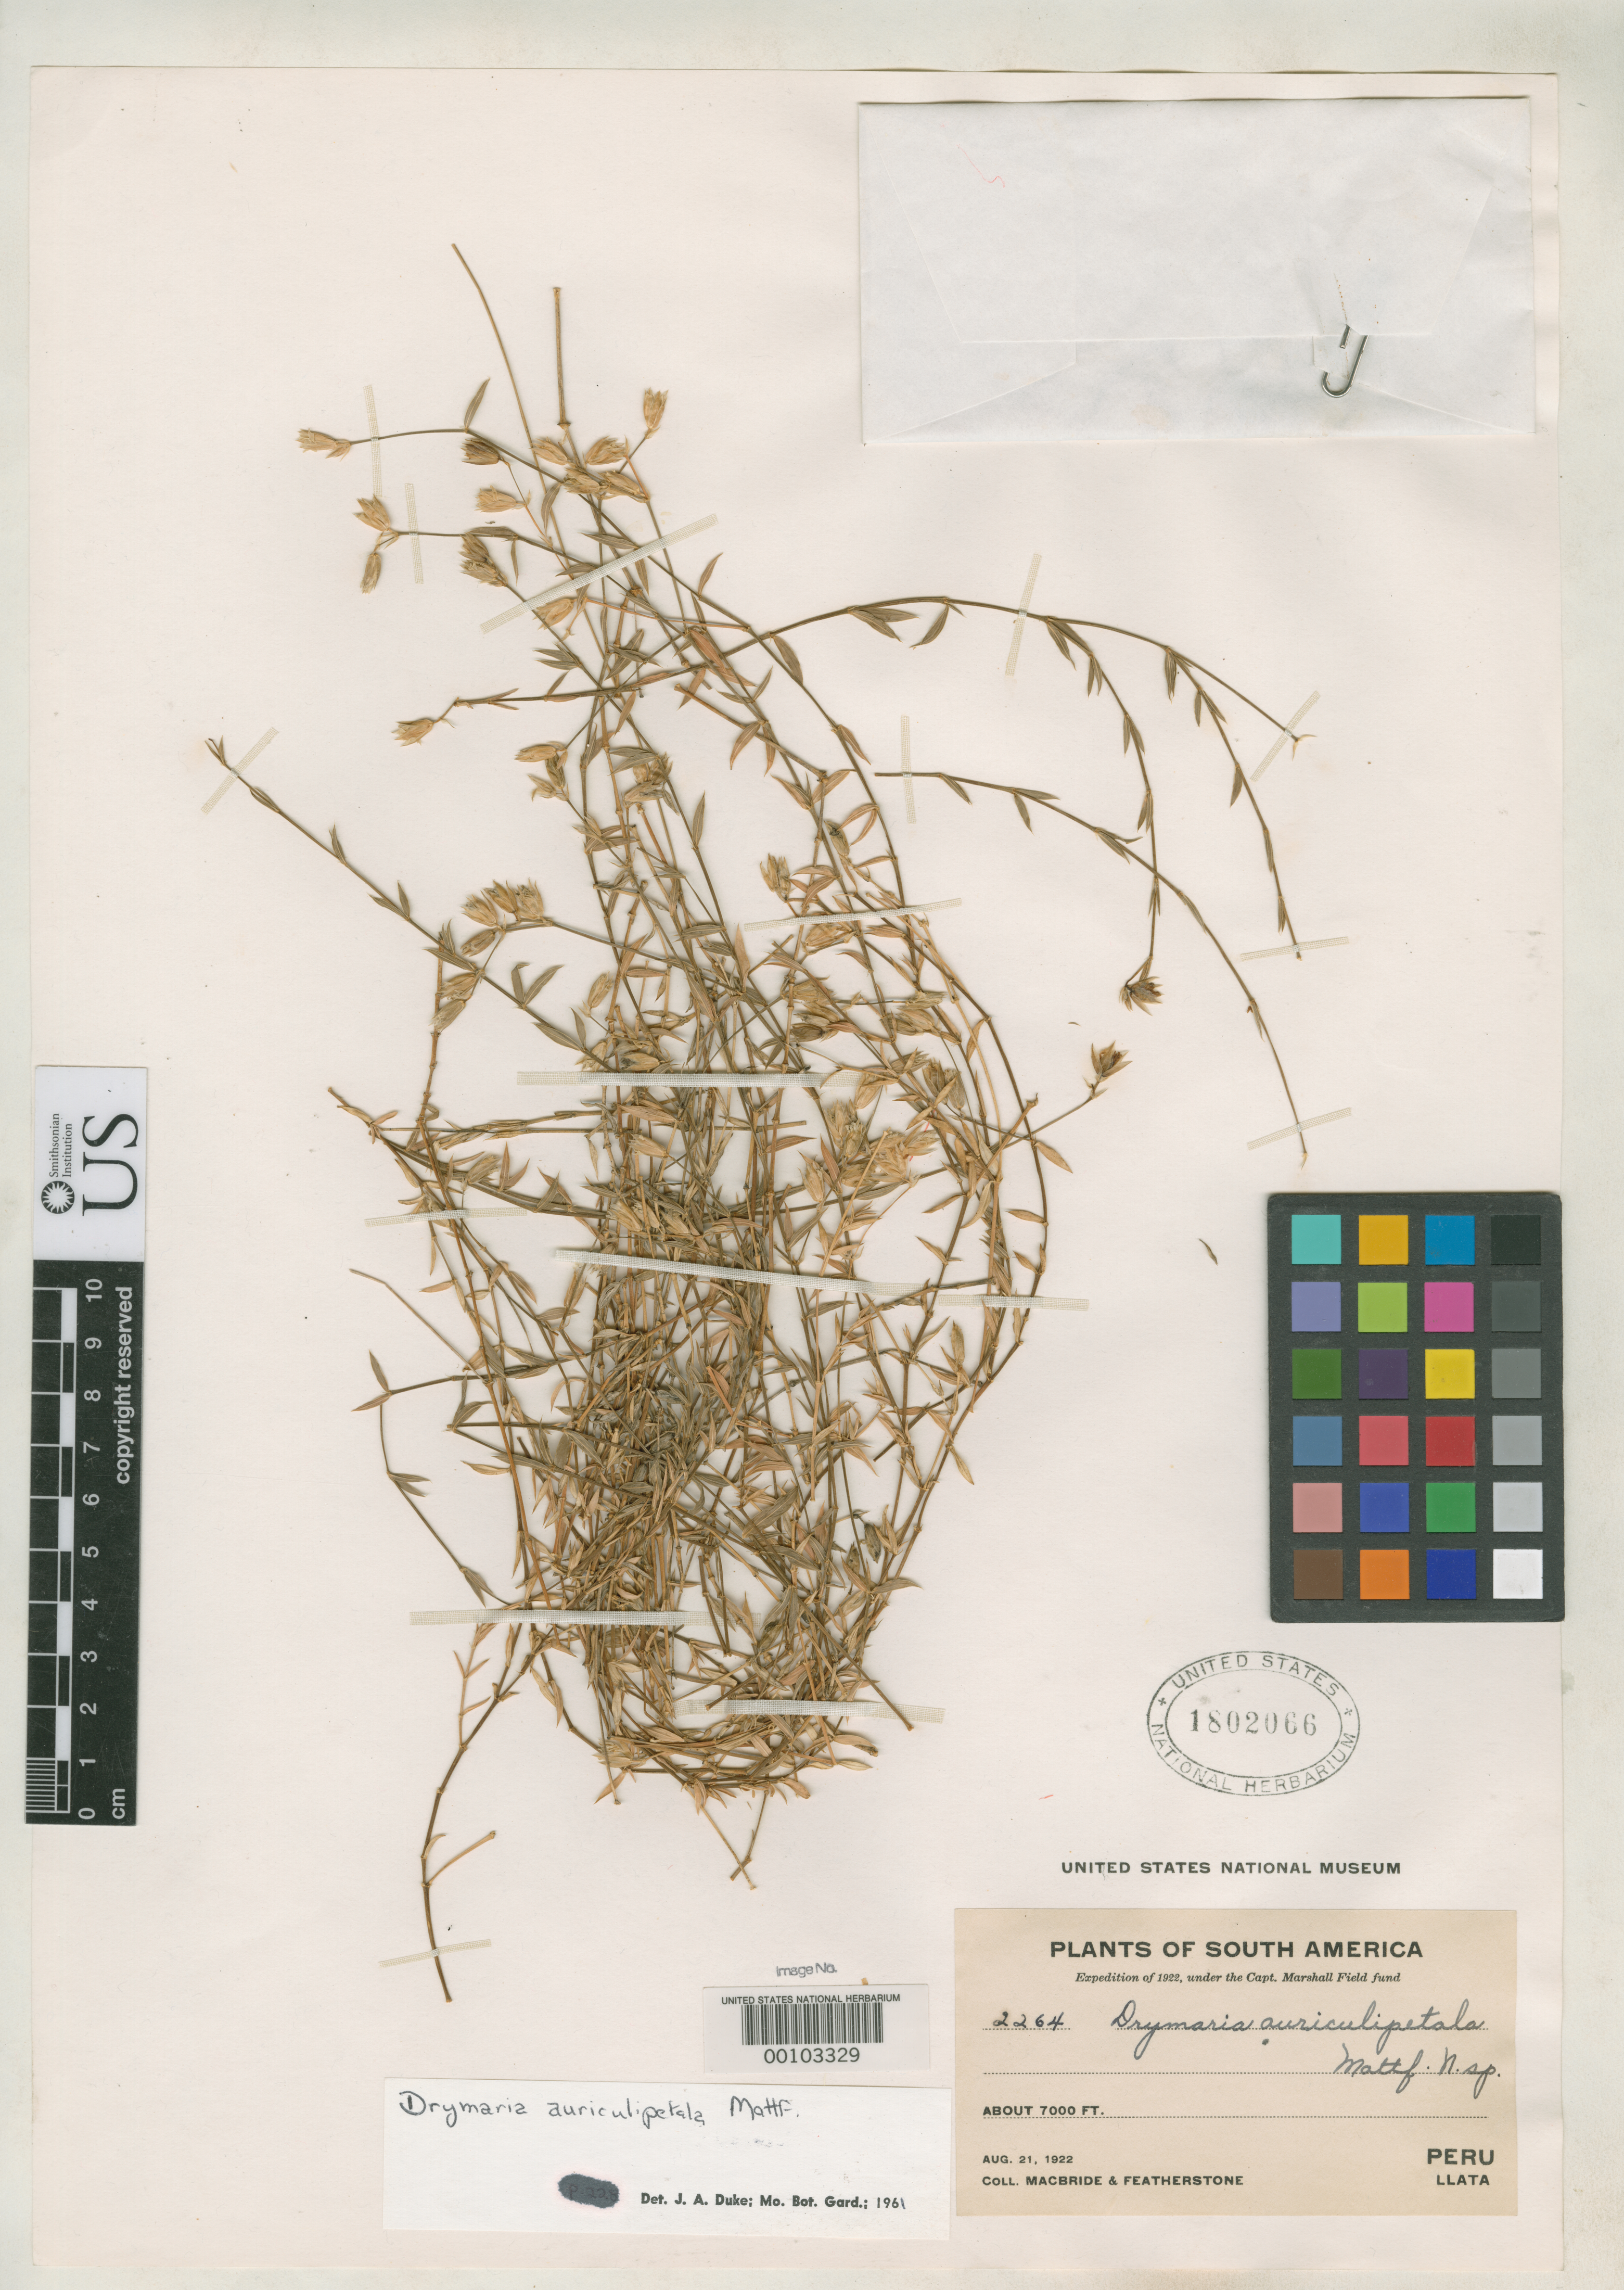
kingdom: Plantae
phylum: Tracheophyta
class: Magnoliopsida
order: Caryophyllales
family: Caryophyllaceae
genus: Drymaria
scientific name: Drymaria auriculipetala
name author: Mattf.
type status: Isotype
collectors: J. F. Macbride & W. Featherstone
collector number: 2264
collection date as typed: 21 Aug 1922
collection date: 1922-08-21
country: Peru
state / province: Huánuco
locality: Uata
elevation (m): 2100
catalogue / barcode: US 1802066